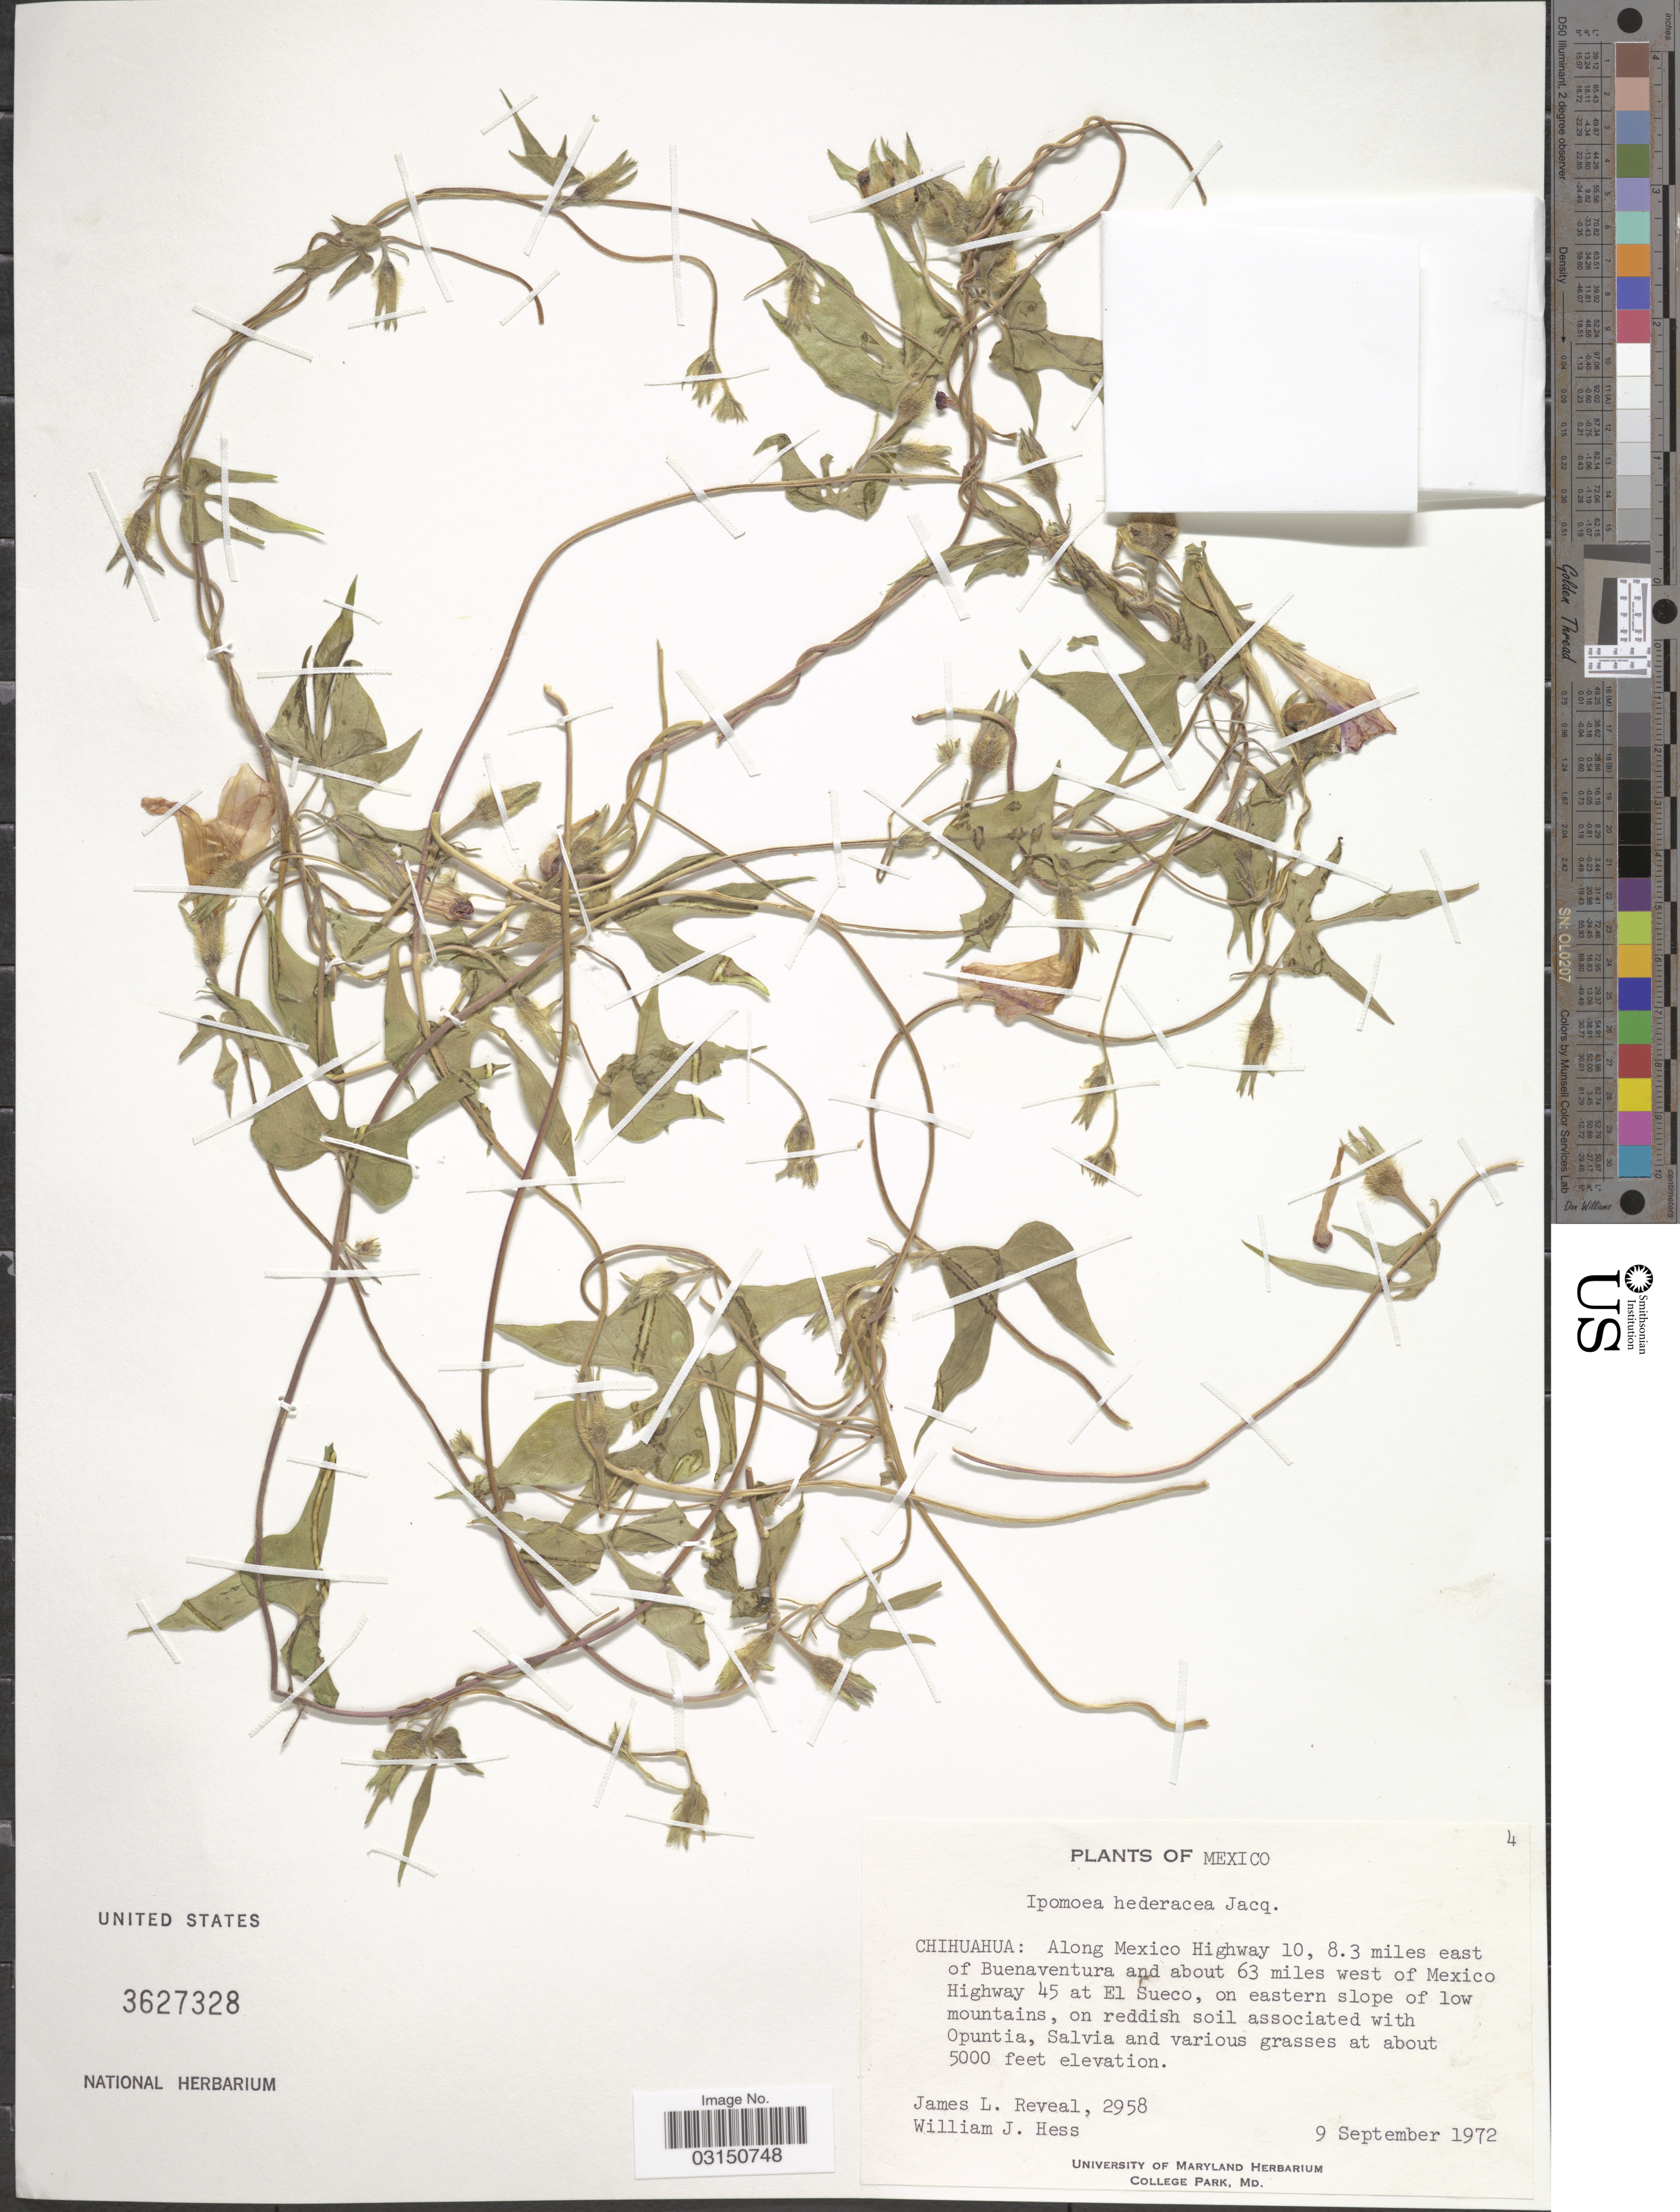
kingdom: Plantae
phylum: Tracheophyta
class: Magnoliopsida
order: Solanales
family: Convolvulaceae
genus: Ipomoea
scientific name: Ipomoea nil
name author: (L.) Roth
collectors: J. L. Reveal & W. Hess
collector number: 2958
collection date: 1972-09-09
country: Mexico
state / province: Chihuahua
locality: Along Mexico Highway 10, 8.3 miles east of Buenaventura and about 63 miles west of Mexico Highway 45 at El Sueco, on eastern slope of low mountains.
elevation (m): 1524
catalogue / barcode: US 3627328